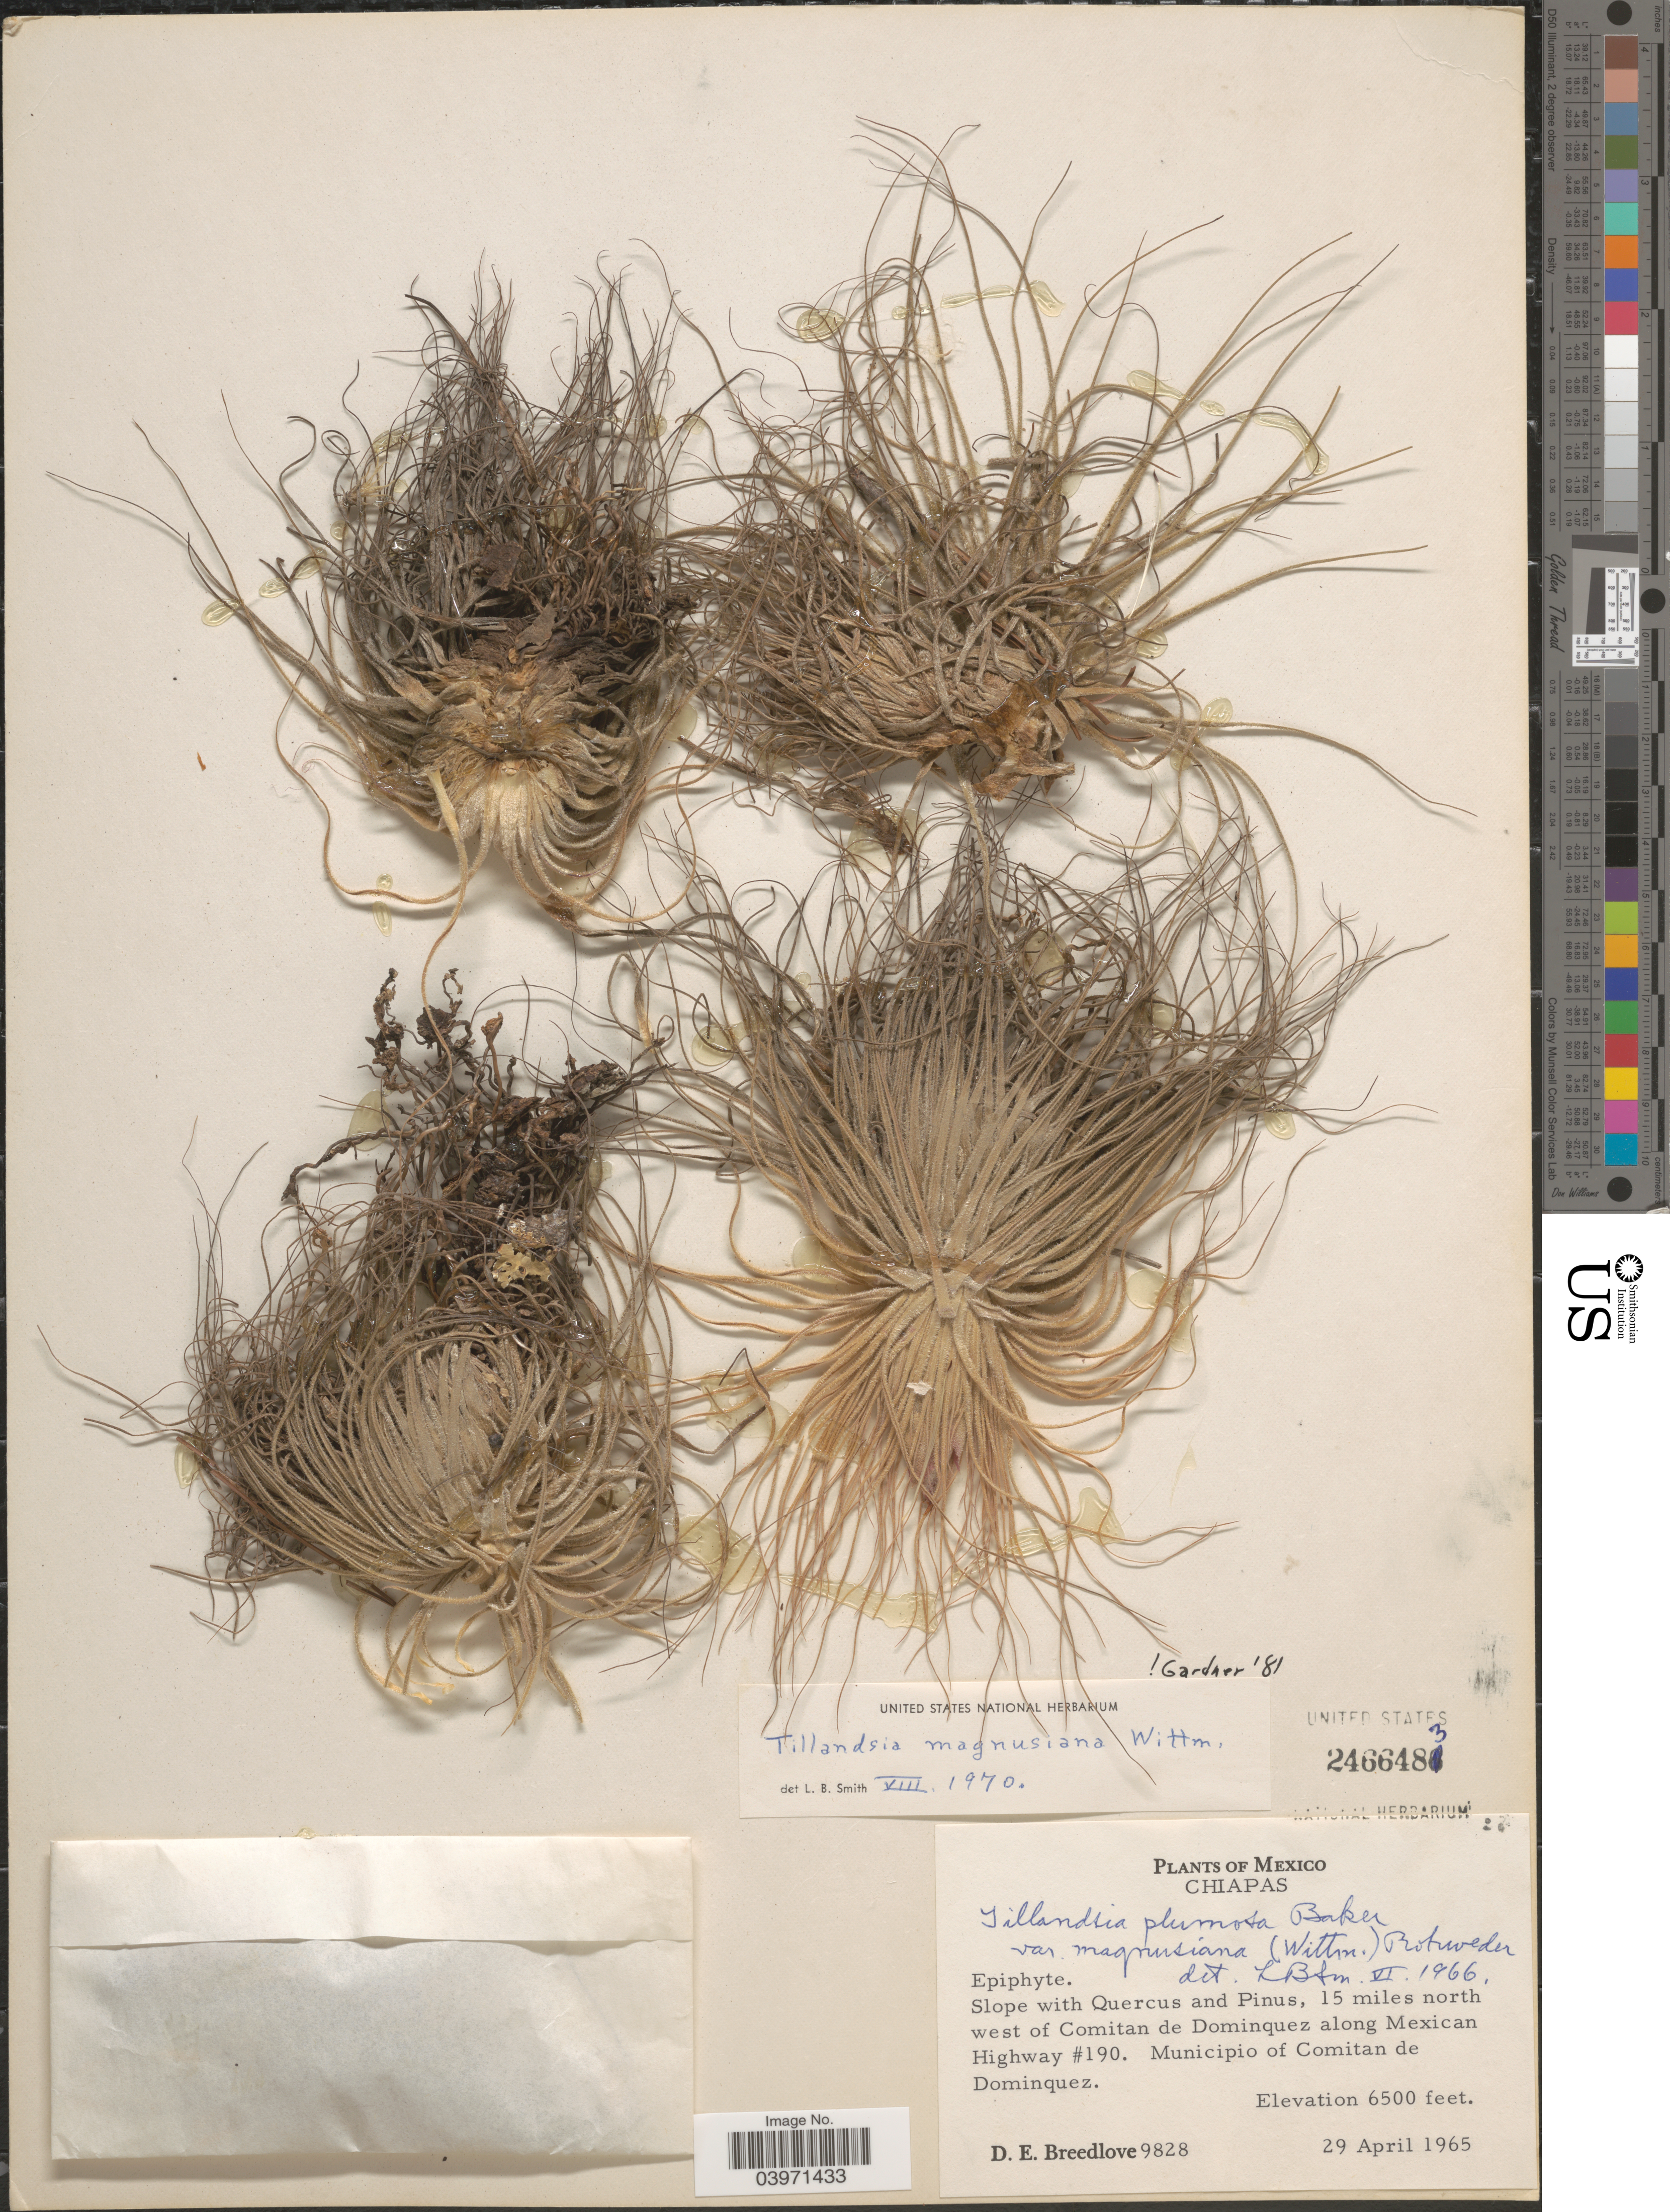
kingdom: Plantae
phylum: Tracheophyta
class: Liliopsida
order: Poales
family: Bromeliaceae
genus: Tillandsia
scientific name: Tillandsia magnusiana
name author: Wittm.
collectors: D. E. Breedlove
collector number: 9828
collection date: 1965-04-29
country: Mexico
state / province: Chiapas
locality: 15 miles north west of Comitan de Dominquez along Mexican Highway #190. Municipio of Comitan de Dominquez.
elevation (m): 1981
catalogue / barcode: US 2466483